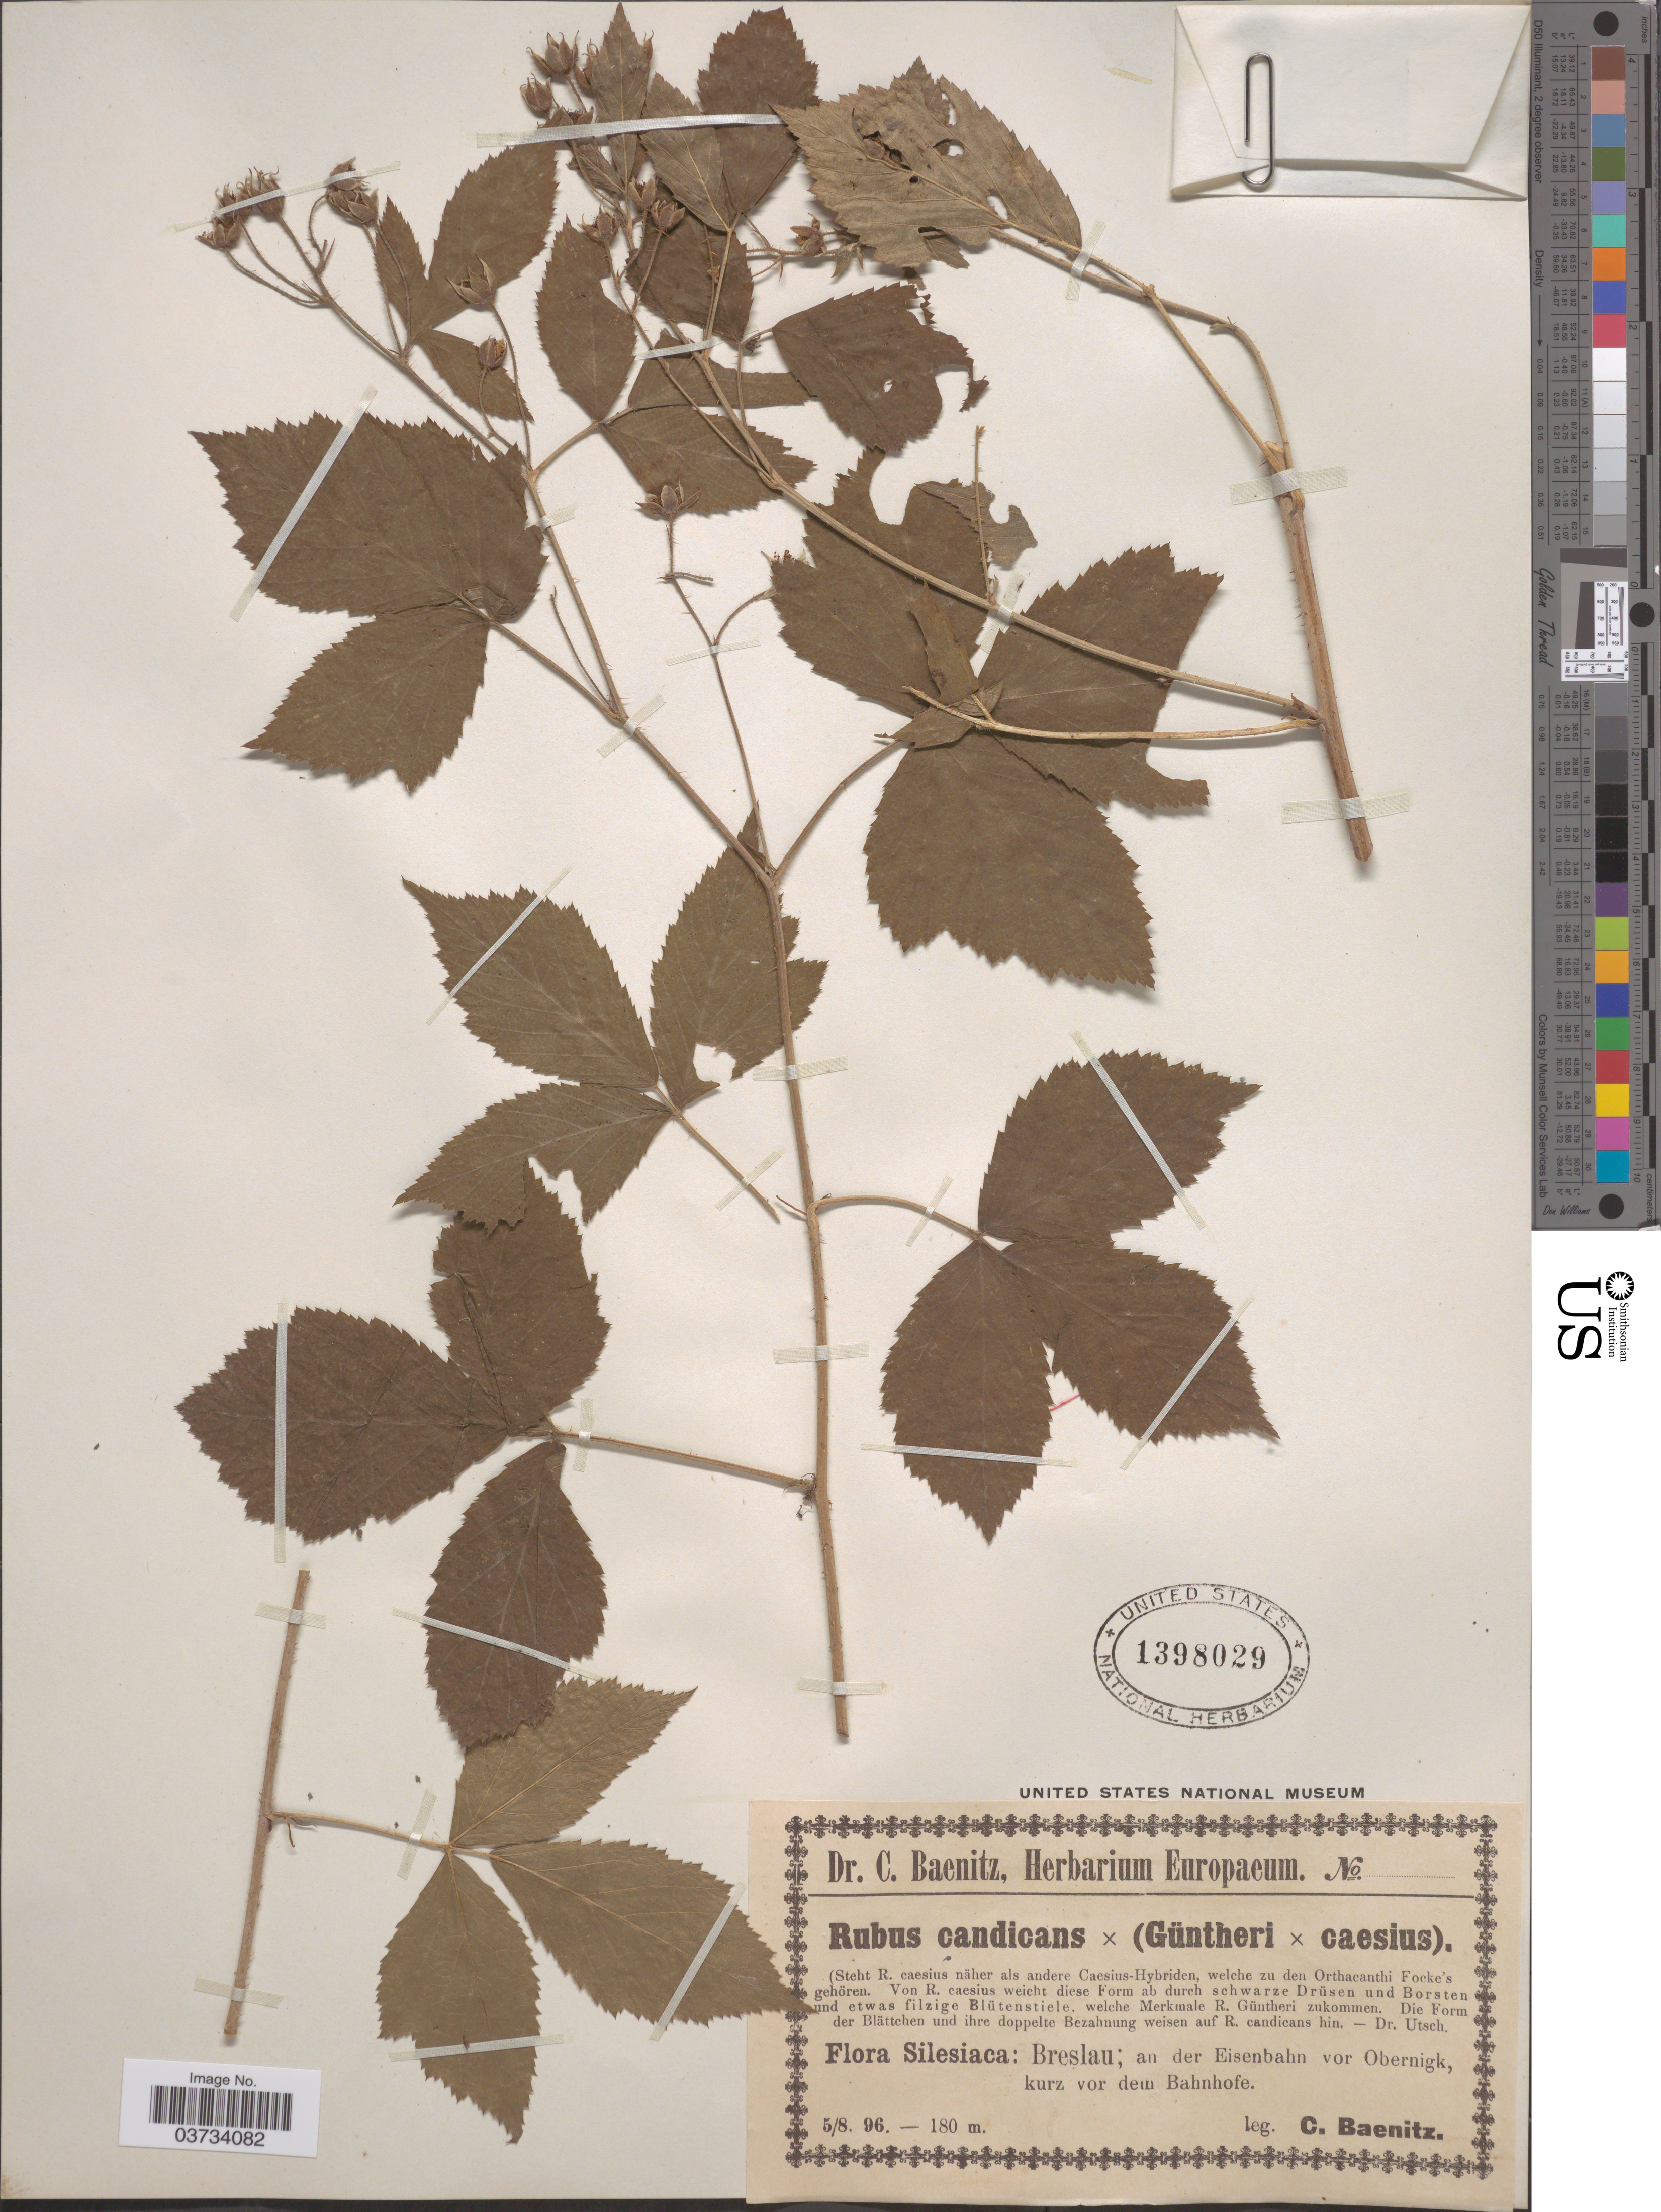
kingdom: Plantae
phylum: Tracheophyta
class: Magnoliopsida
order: Rosales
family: Rosaceae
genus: Rubus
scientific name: Rubus candicans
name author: Weihe ex Rchb.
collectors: C. G. Baenitz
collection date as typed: Transcribed d/m/y: 5/8/96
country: Poland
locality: Silesiaca: Breslau; an der Eisenbahn vor Obernigk, kurz vor dem Bahnhofe.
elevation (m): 180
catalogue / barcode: US 1398029